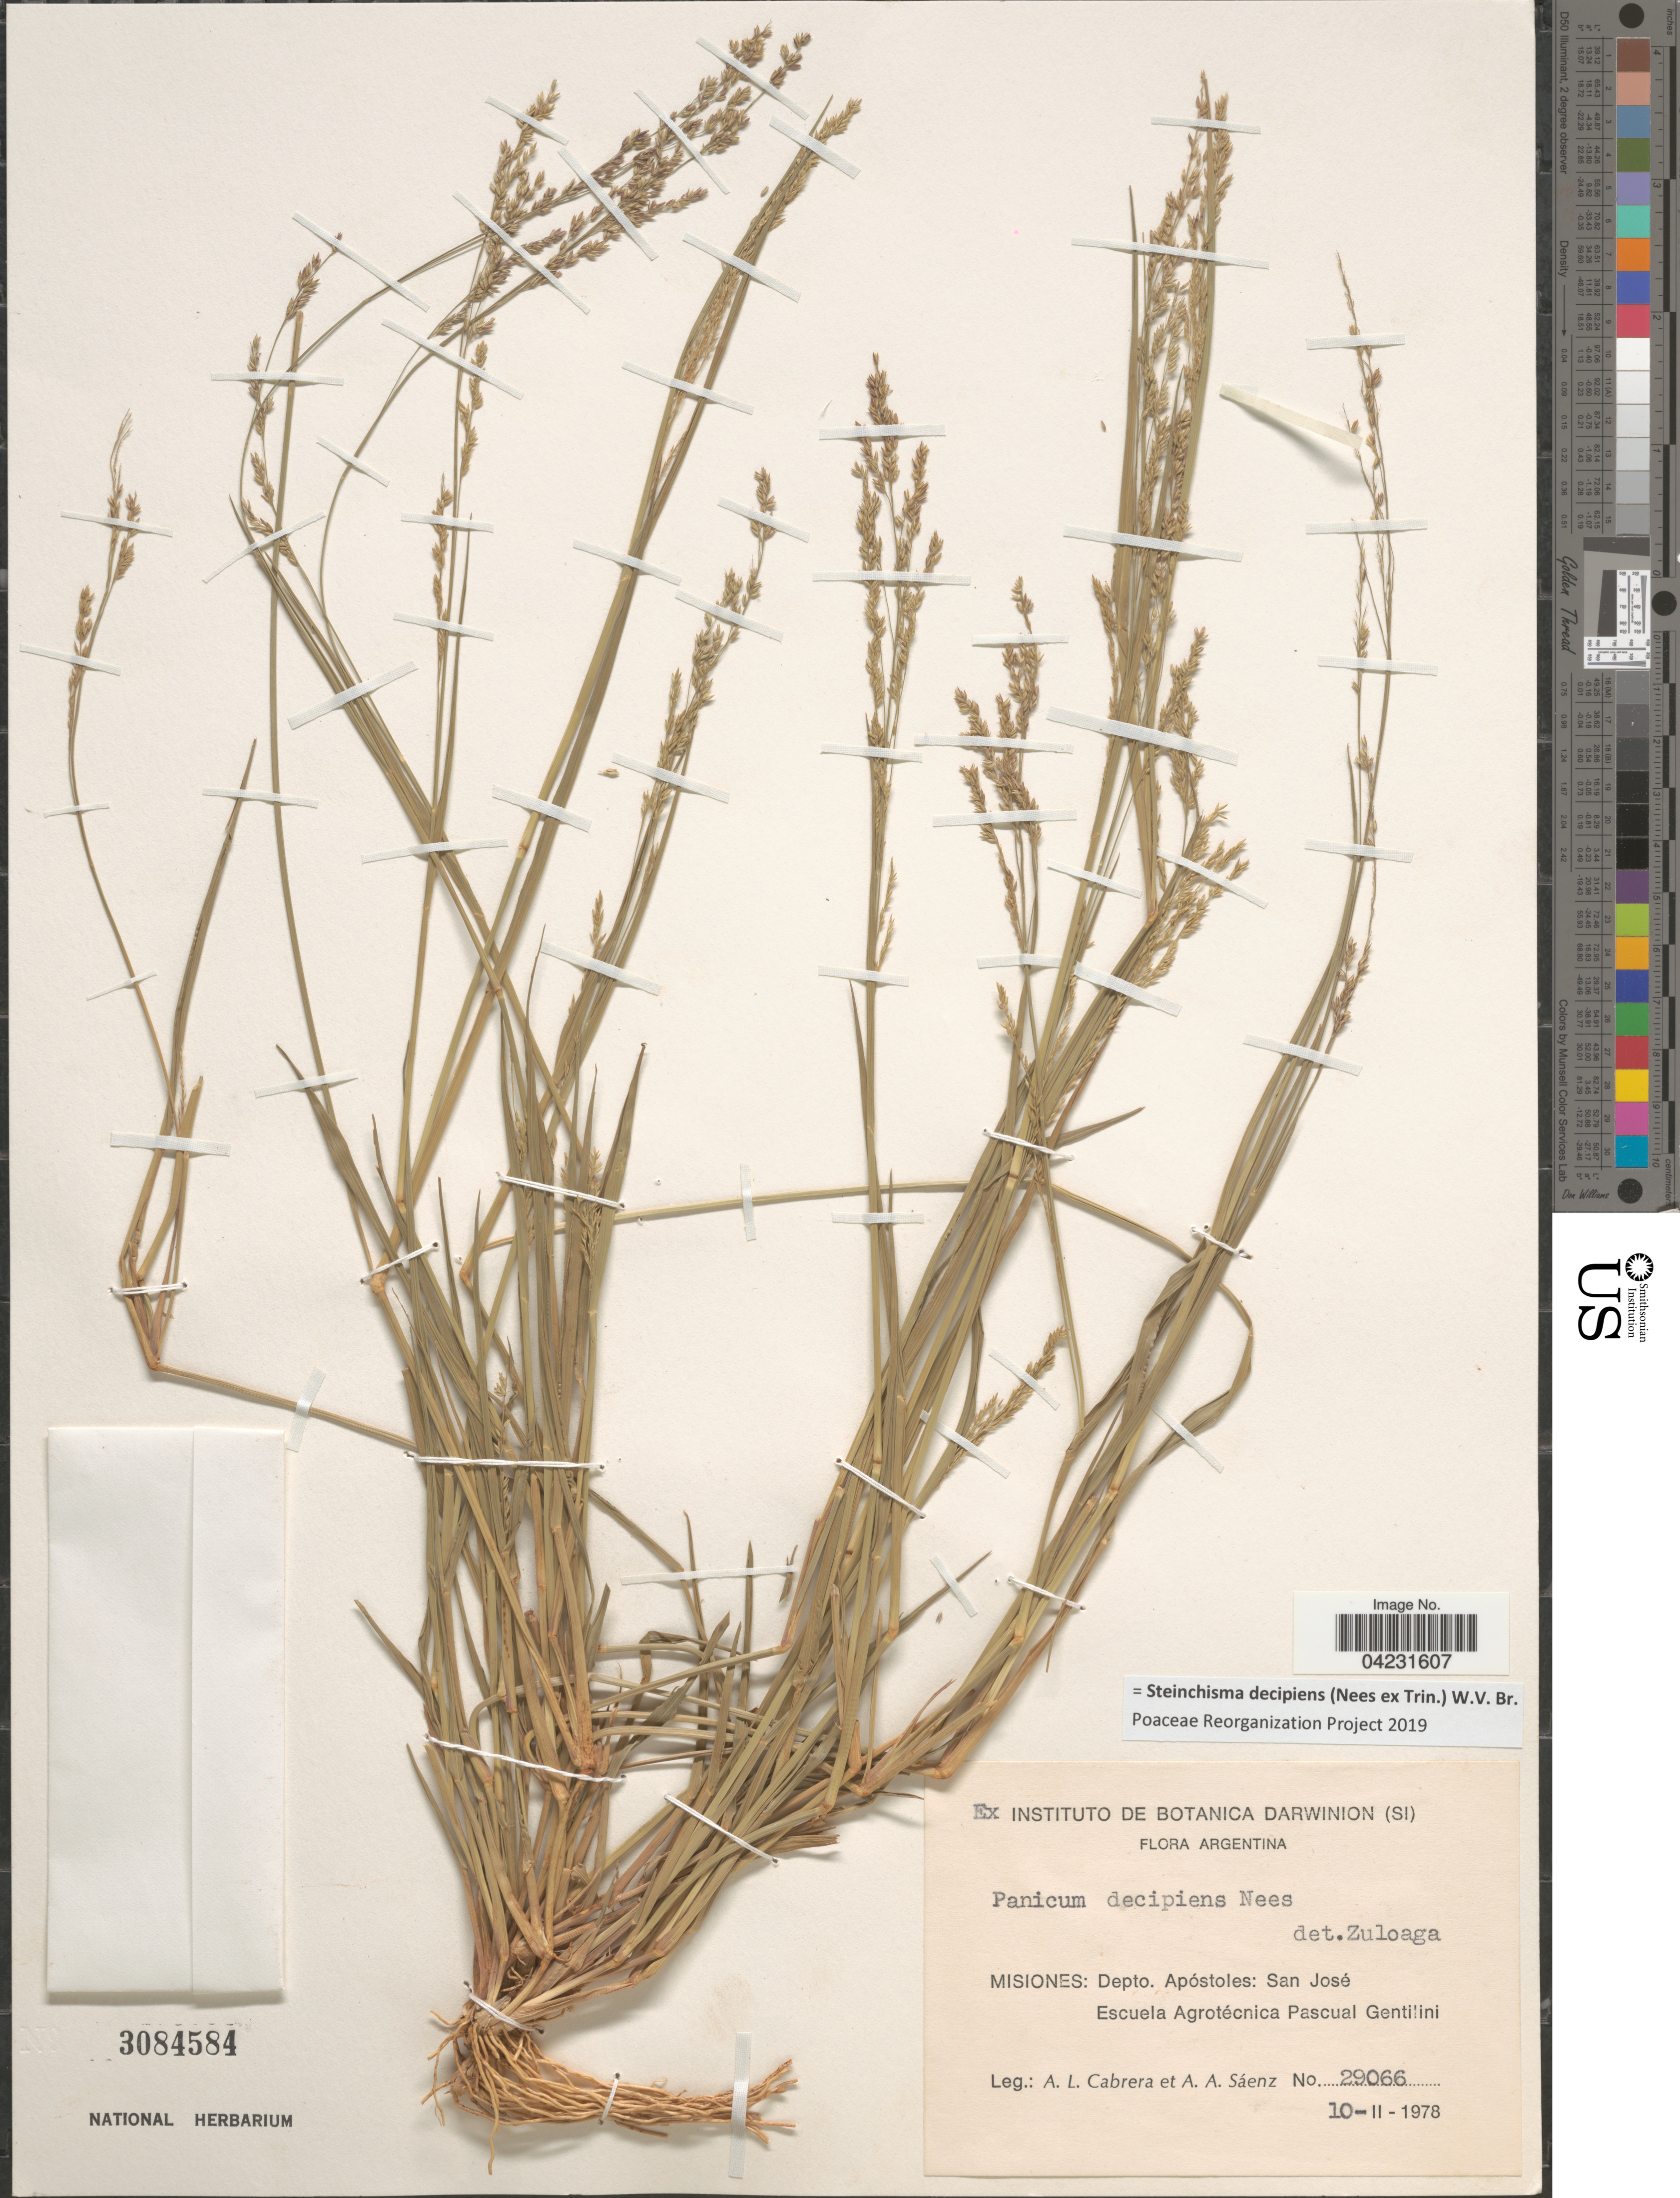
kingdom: Plantae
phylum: Tracheophyta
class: Liliopsida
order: Poales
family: Poaceae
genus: Steinchisma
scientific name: Steinchisma decipiens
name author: (Nees ex Trin.) W.V. Br.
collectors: A. L. Cabrera & A. A. Saenz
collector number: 29066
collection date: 1978-02-10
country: Argentina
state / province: Misiones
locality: Depto. Apóstoles: San José Escuela Agrotécnica Pascual Gentillini.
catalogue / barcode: US 3084584